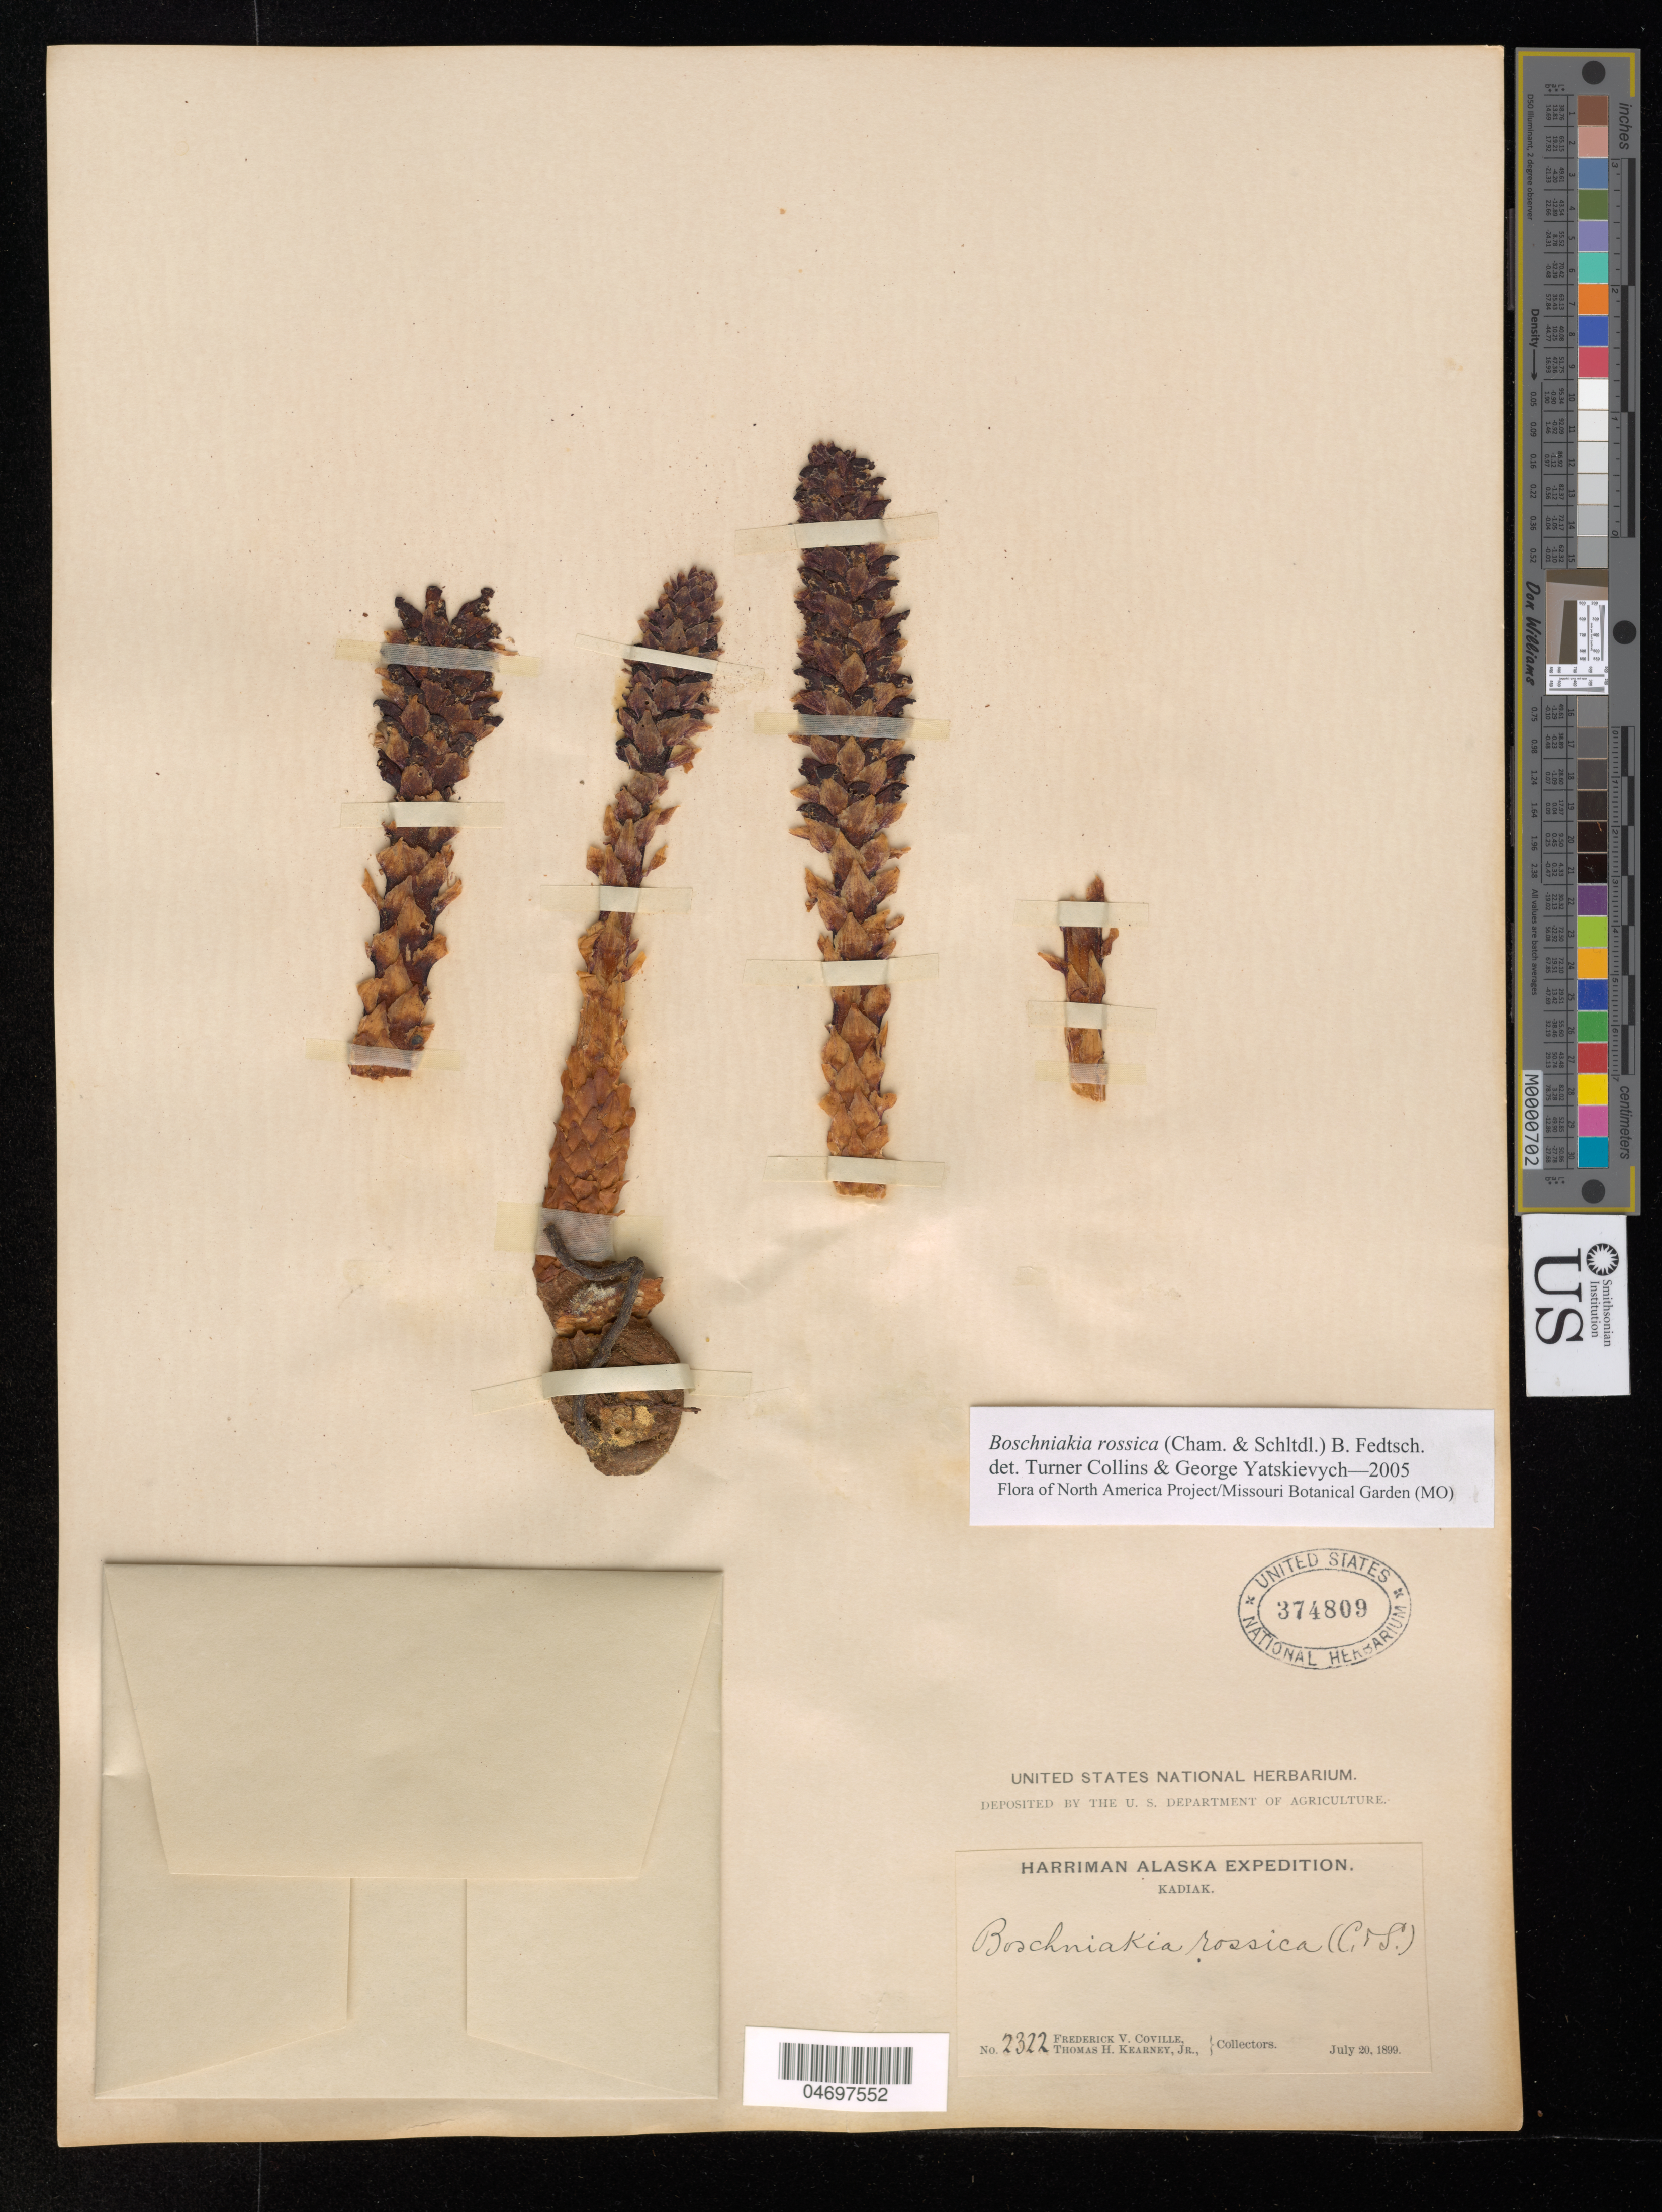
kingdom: Plantae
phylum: Tracheophyta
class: Magnoliopsida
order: Lamiales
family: Orobanchaceae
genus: Boschniakia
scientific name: Boschniakia rossica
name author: (Cham. & Schltdl.) B. Fedtsch.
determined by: Collins, L. T.; Yatskievych, G. A.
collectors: F. V. Coville & T. H. Kearney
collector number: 2322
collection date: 1899-07-20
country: United States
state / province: Alaska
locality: Kadiak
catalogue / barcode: US 374809